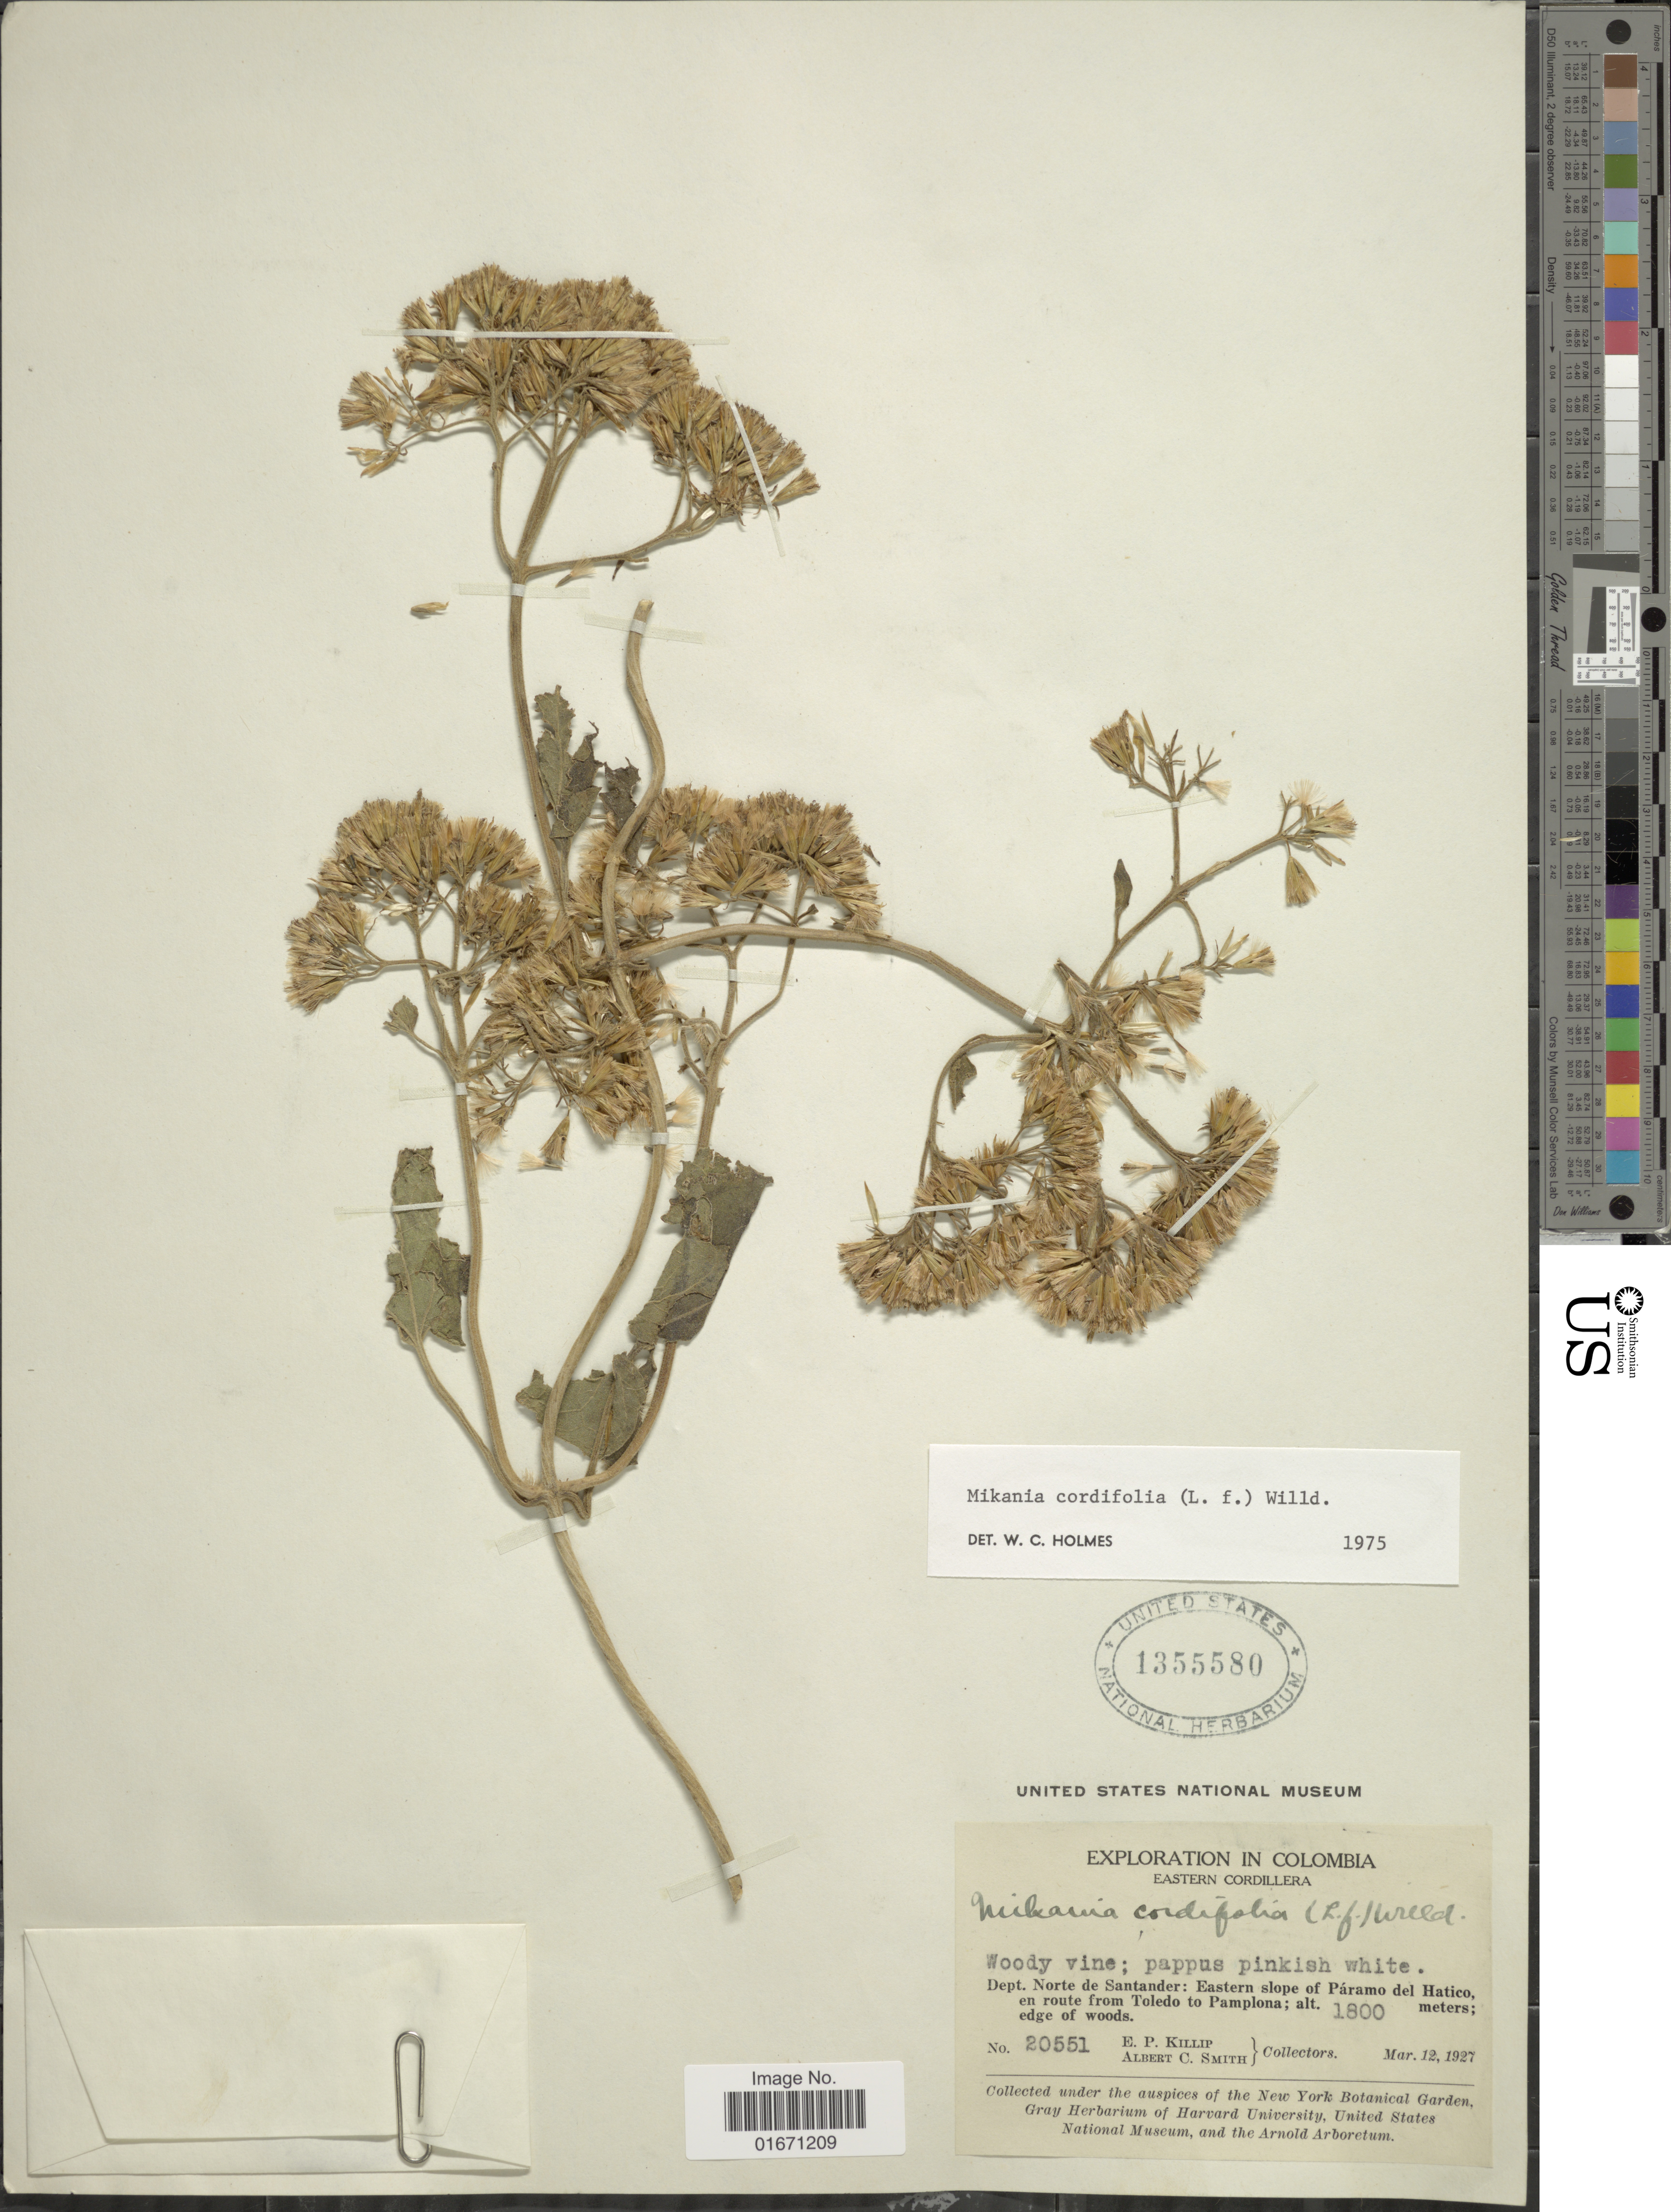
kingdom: Plantae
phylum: Tracheophyta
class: Magnoliopsida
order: Asterales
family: Asteraceae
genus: Mikania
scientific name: Mikania cordifolia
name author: Kunth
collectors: E. P. Killip & A. C. Smith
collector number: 20551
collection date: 1927-03-12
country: Colombia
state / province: Norte de Santander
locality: Eastern Cordillera, Eastern slope of Paramo del Hatico, en route from Toledo to Pamplona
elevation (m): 1800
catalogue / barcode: US 1355580